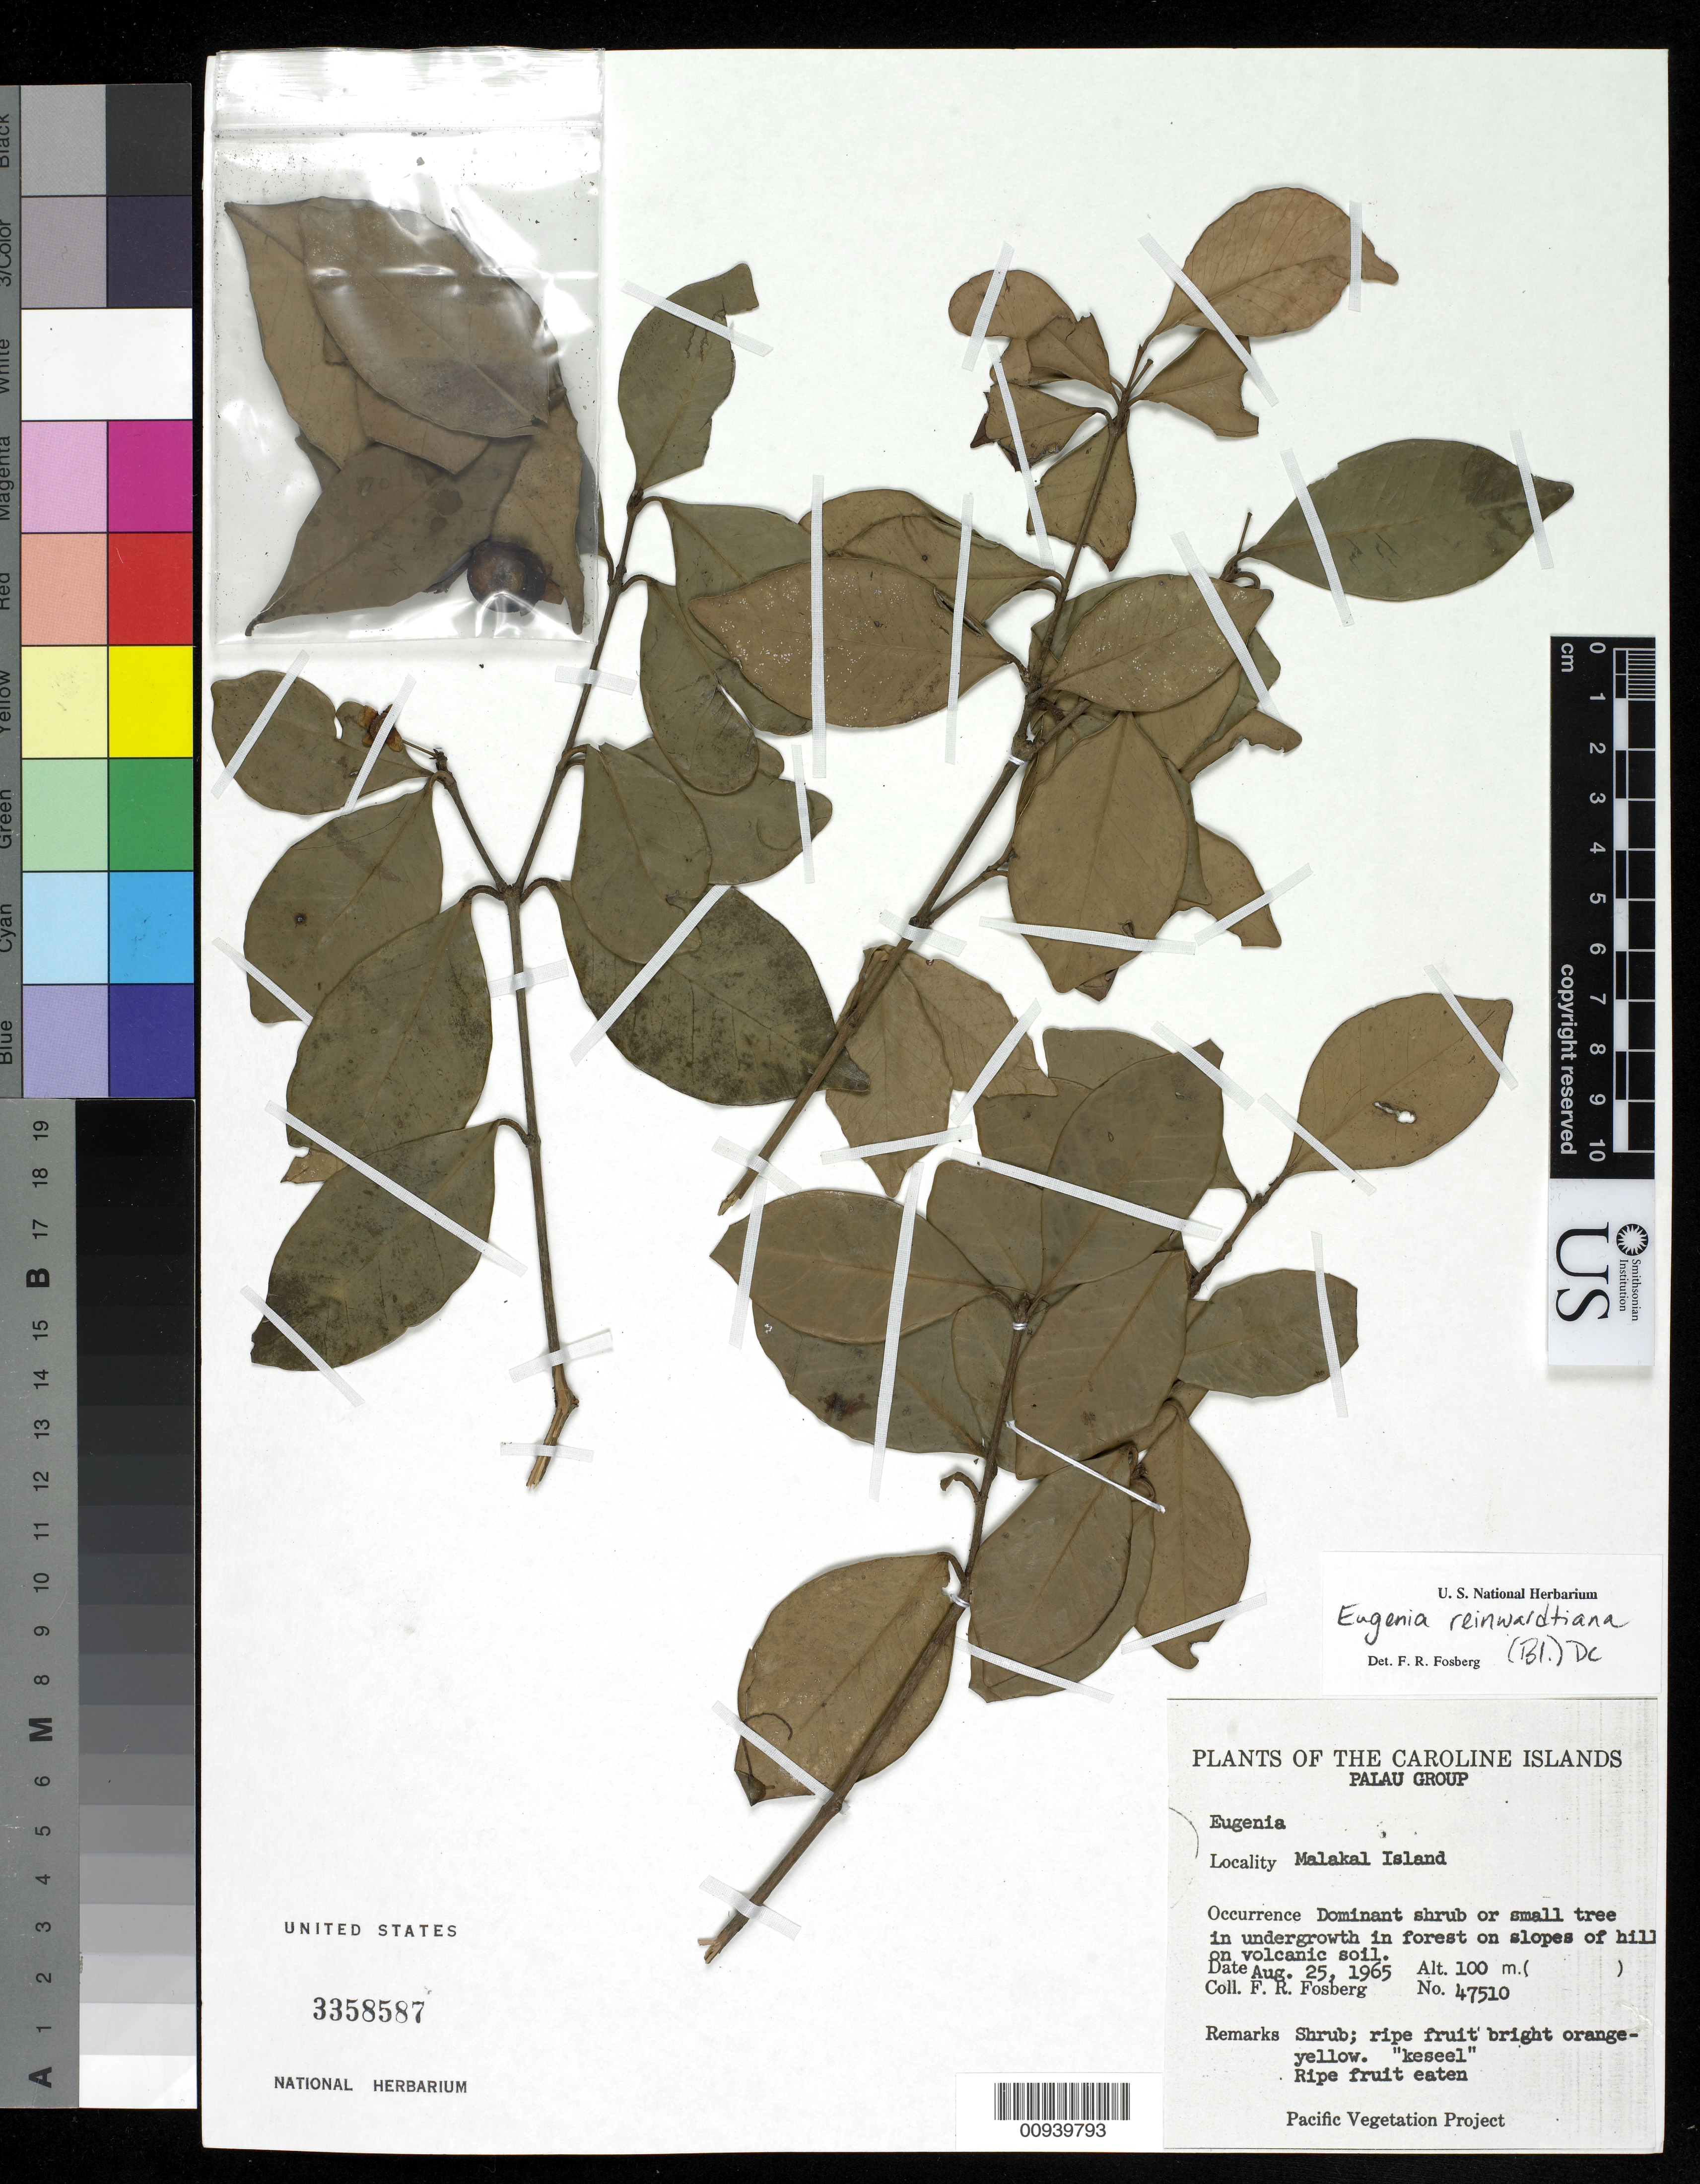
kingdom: Plantae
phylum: Tracheophyta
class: Magnoliopsida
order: Myrtales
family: Myrtaceae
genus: Eugenia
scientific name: Eugenia reinwardtiana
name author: (Blume) DC.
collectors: F. R. Fosberg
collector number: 47510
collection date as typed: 25 Aug 1965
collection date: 1965-08-25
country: Palau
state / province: Koror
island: Ngemelachel [Malakal]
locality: Malakal I.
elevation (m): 100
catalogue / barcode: US 3358587